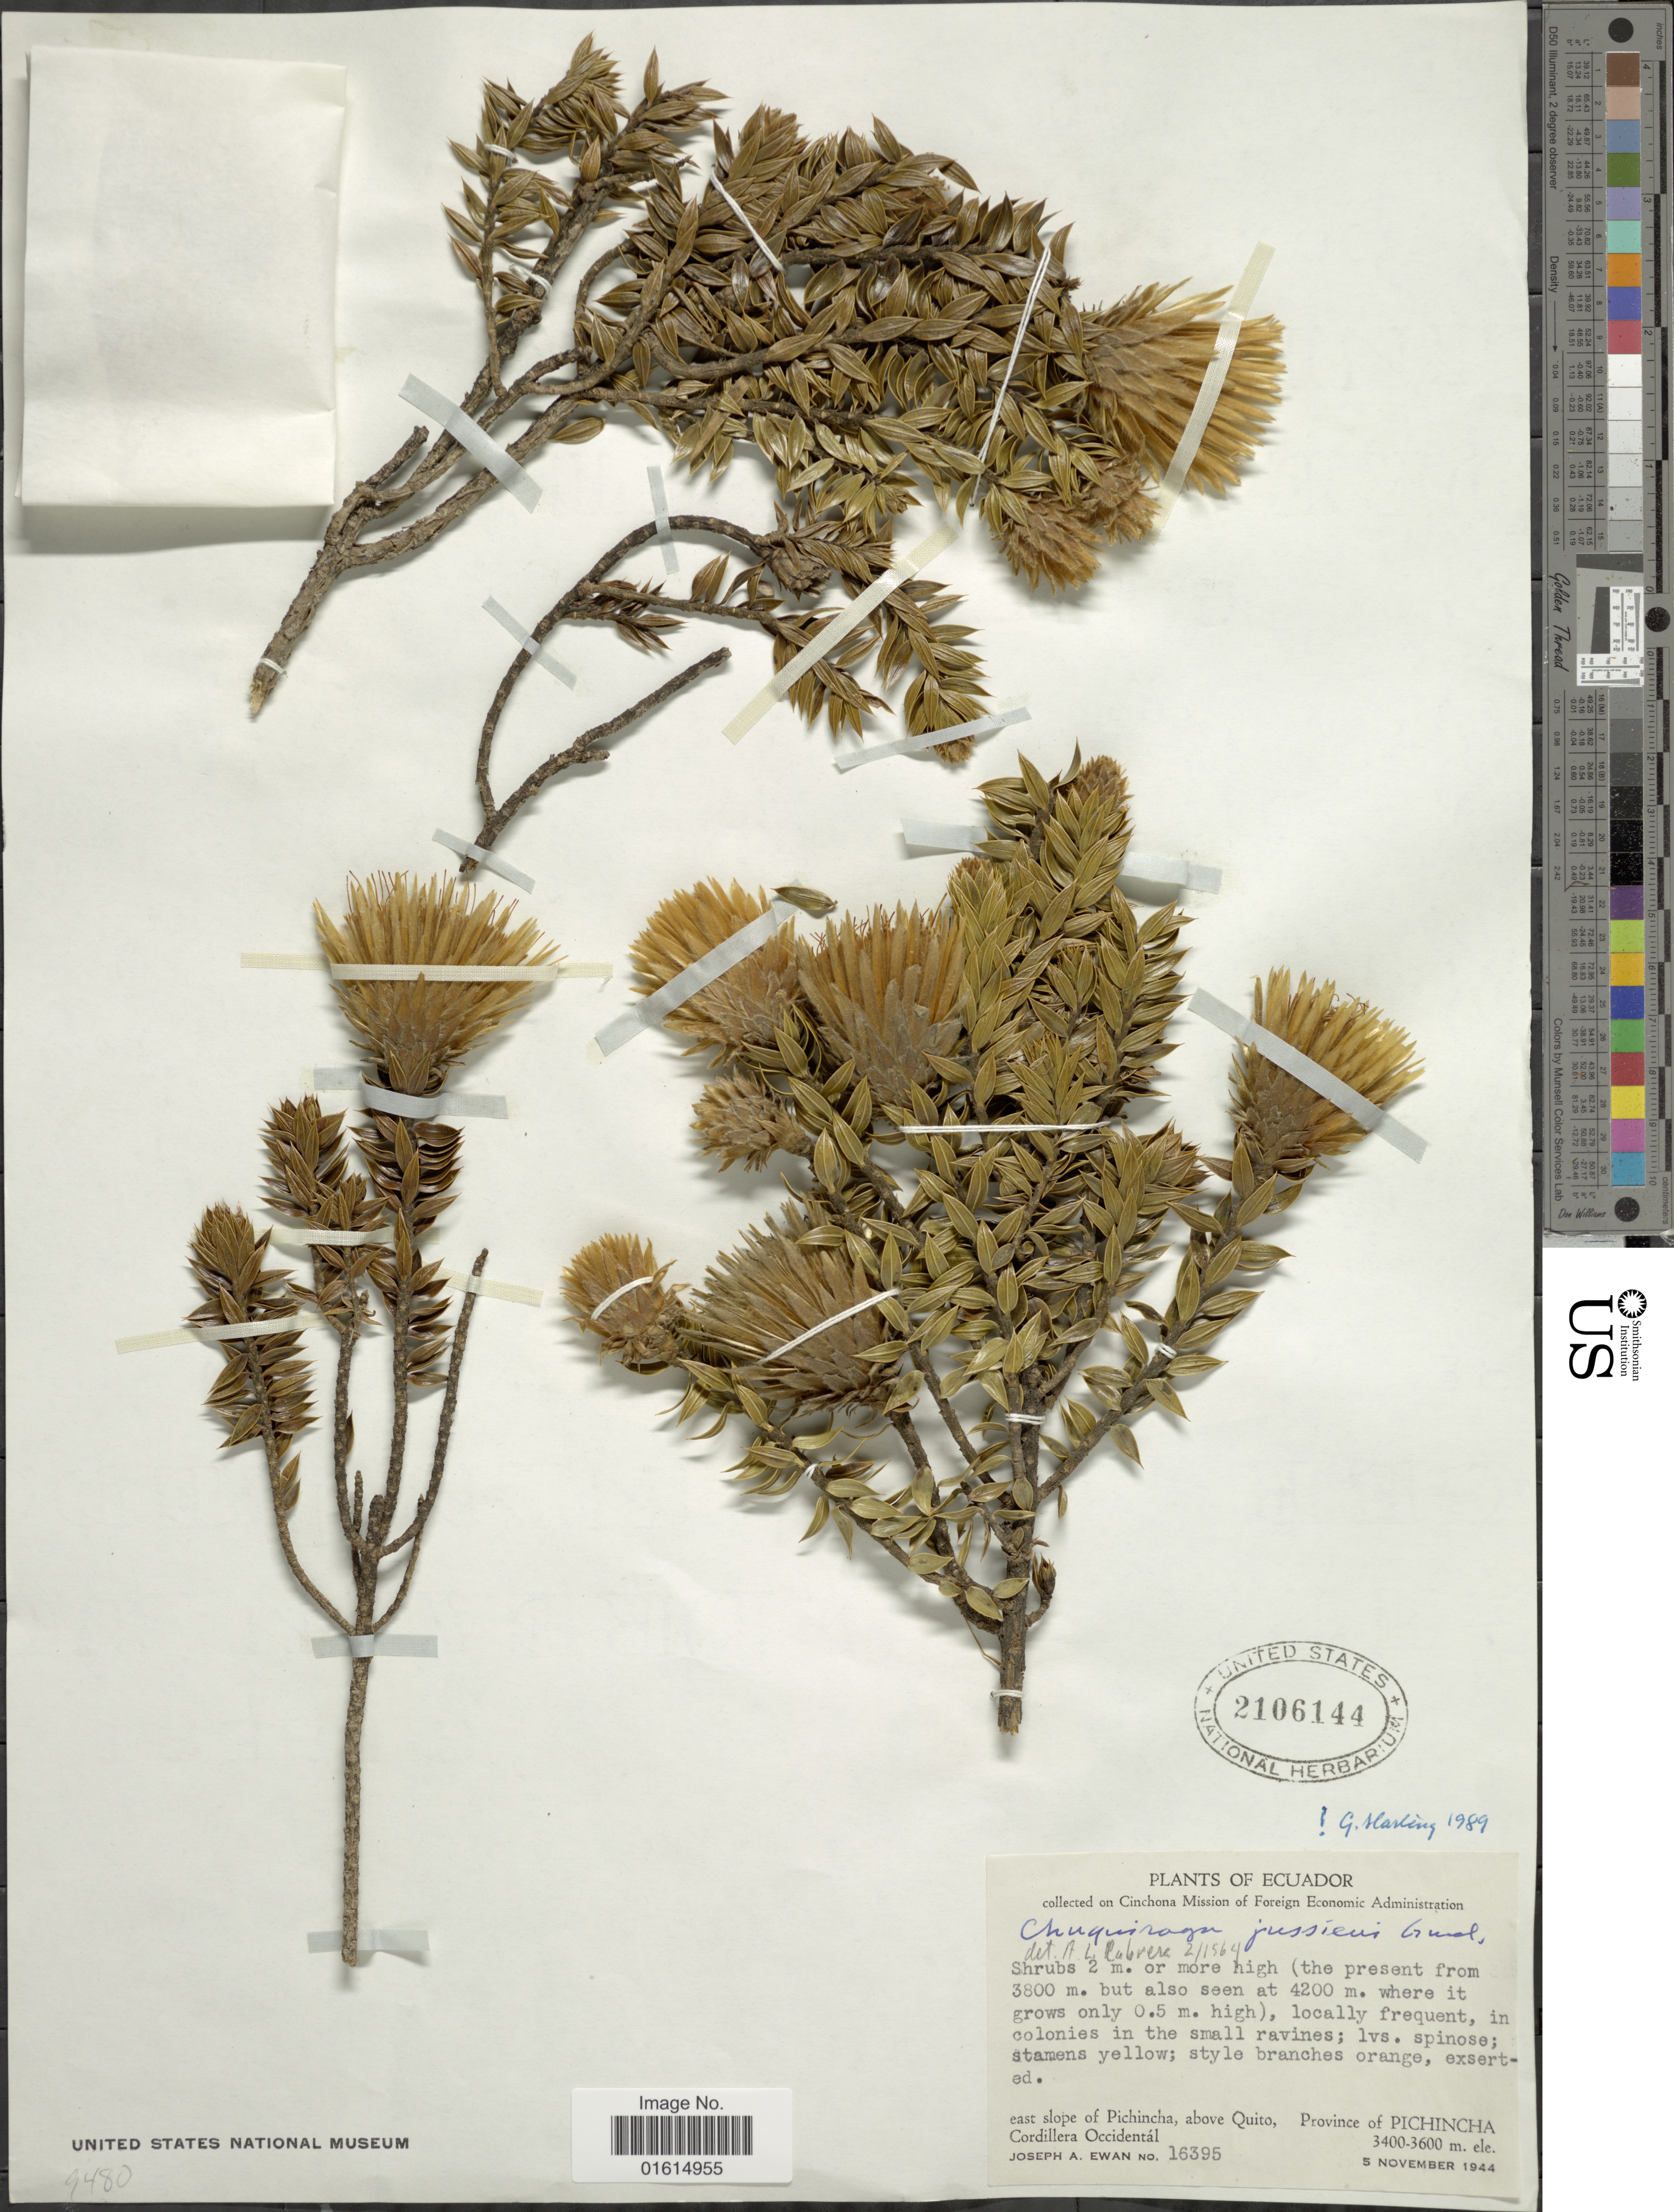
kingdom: Plantae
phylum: Tracheophyta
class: Magnoliopsida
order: Asterales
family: Asteraceae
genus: Chuquiraga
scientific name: Chuquiraga jussieui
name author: J.F. Gmel.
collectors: J. A. Ewan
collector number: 16395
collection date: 1944-11-05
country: Ecuador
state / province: Pichincha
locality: East slope of Pichincha, above Quito, Province of Pichincha, Cordillera Occidental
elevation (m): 3400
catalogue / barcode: US 2106144